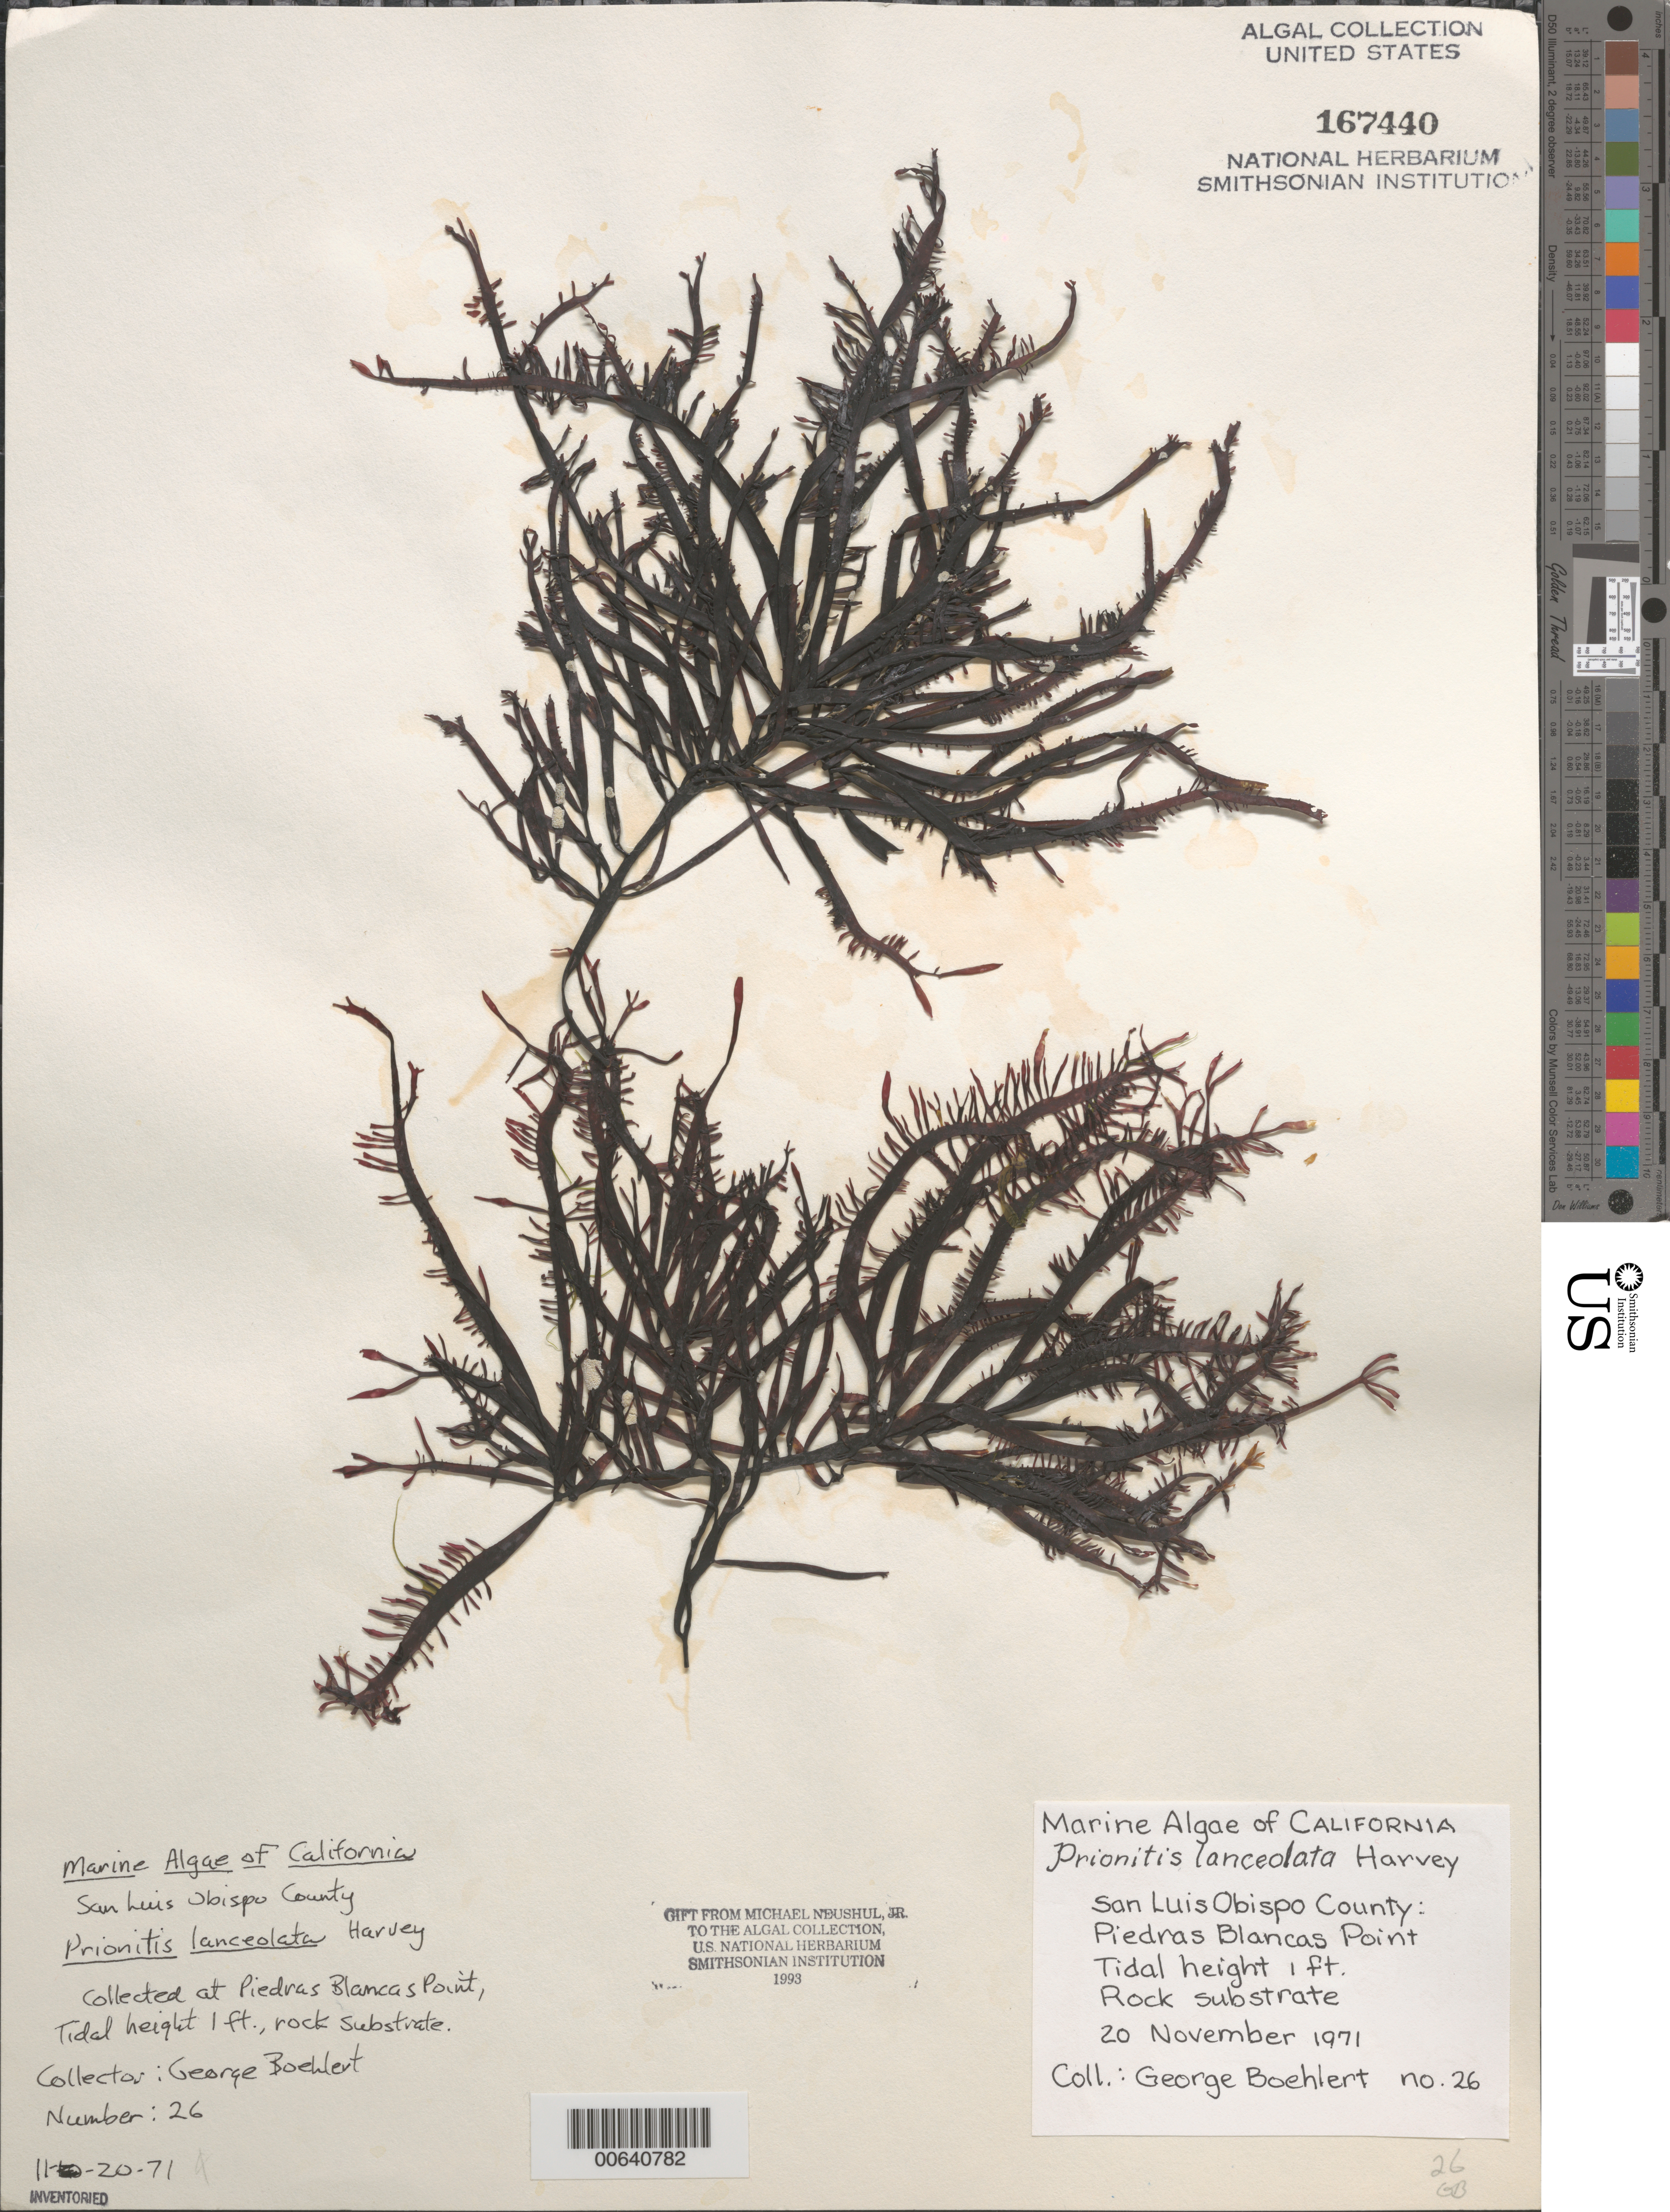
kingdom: Plantae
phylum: Rhodophyta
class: Florideophyceae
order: Cryptonemiales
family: Cryptonemiaceae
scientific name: Prionitis lanceolata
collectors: G. Boehlert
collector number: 26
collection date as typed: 20 Nov 1971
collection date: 1971-11-20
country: United States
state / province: California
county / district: San Luis Obispo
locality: Piedras Blancas Point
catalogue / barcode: US 167440